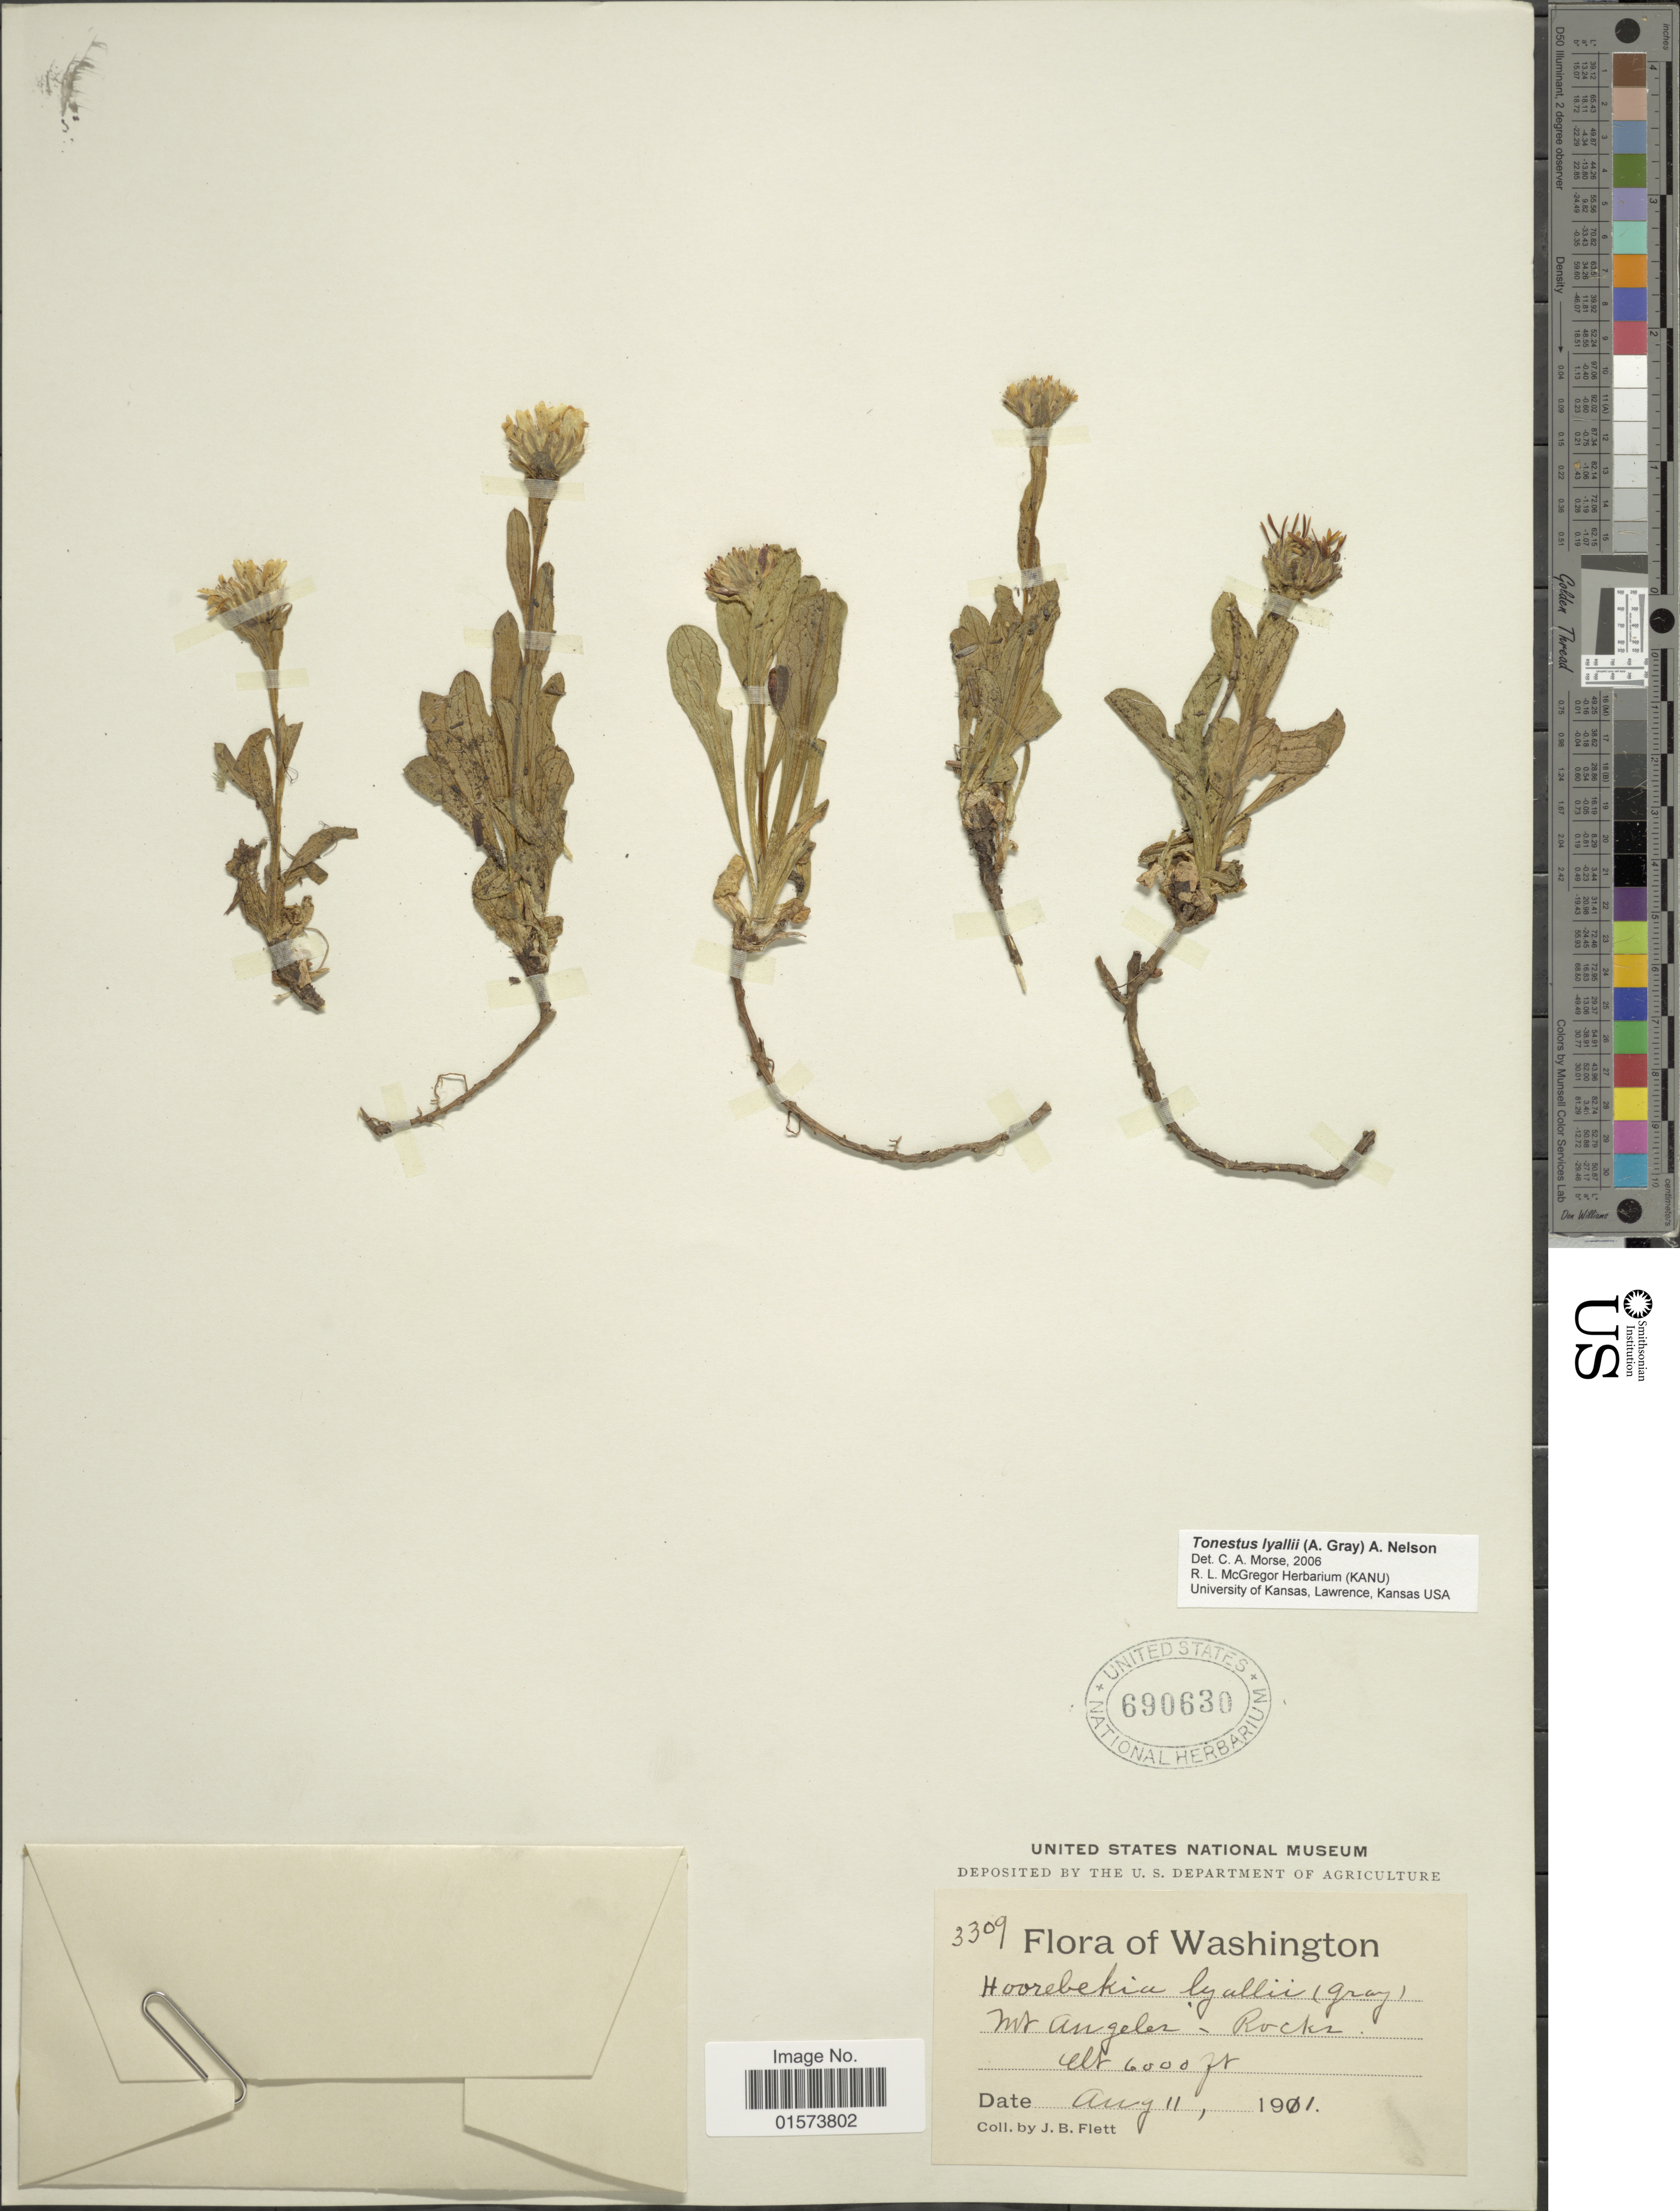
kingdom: Plantae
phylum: Tracheophyta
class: Magnoliopsida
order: Asterales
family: Asteraceae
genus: Tonestus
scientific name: Tonestus lyallii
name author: (A. Gray) A. Nelson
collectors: J. Flett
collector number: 3309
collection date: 1911-08-11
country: United States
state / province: Washington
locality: Mt. Angeler, Rocks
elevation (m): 1829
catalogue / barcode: US 690630